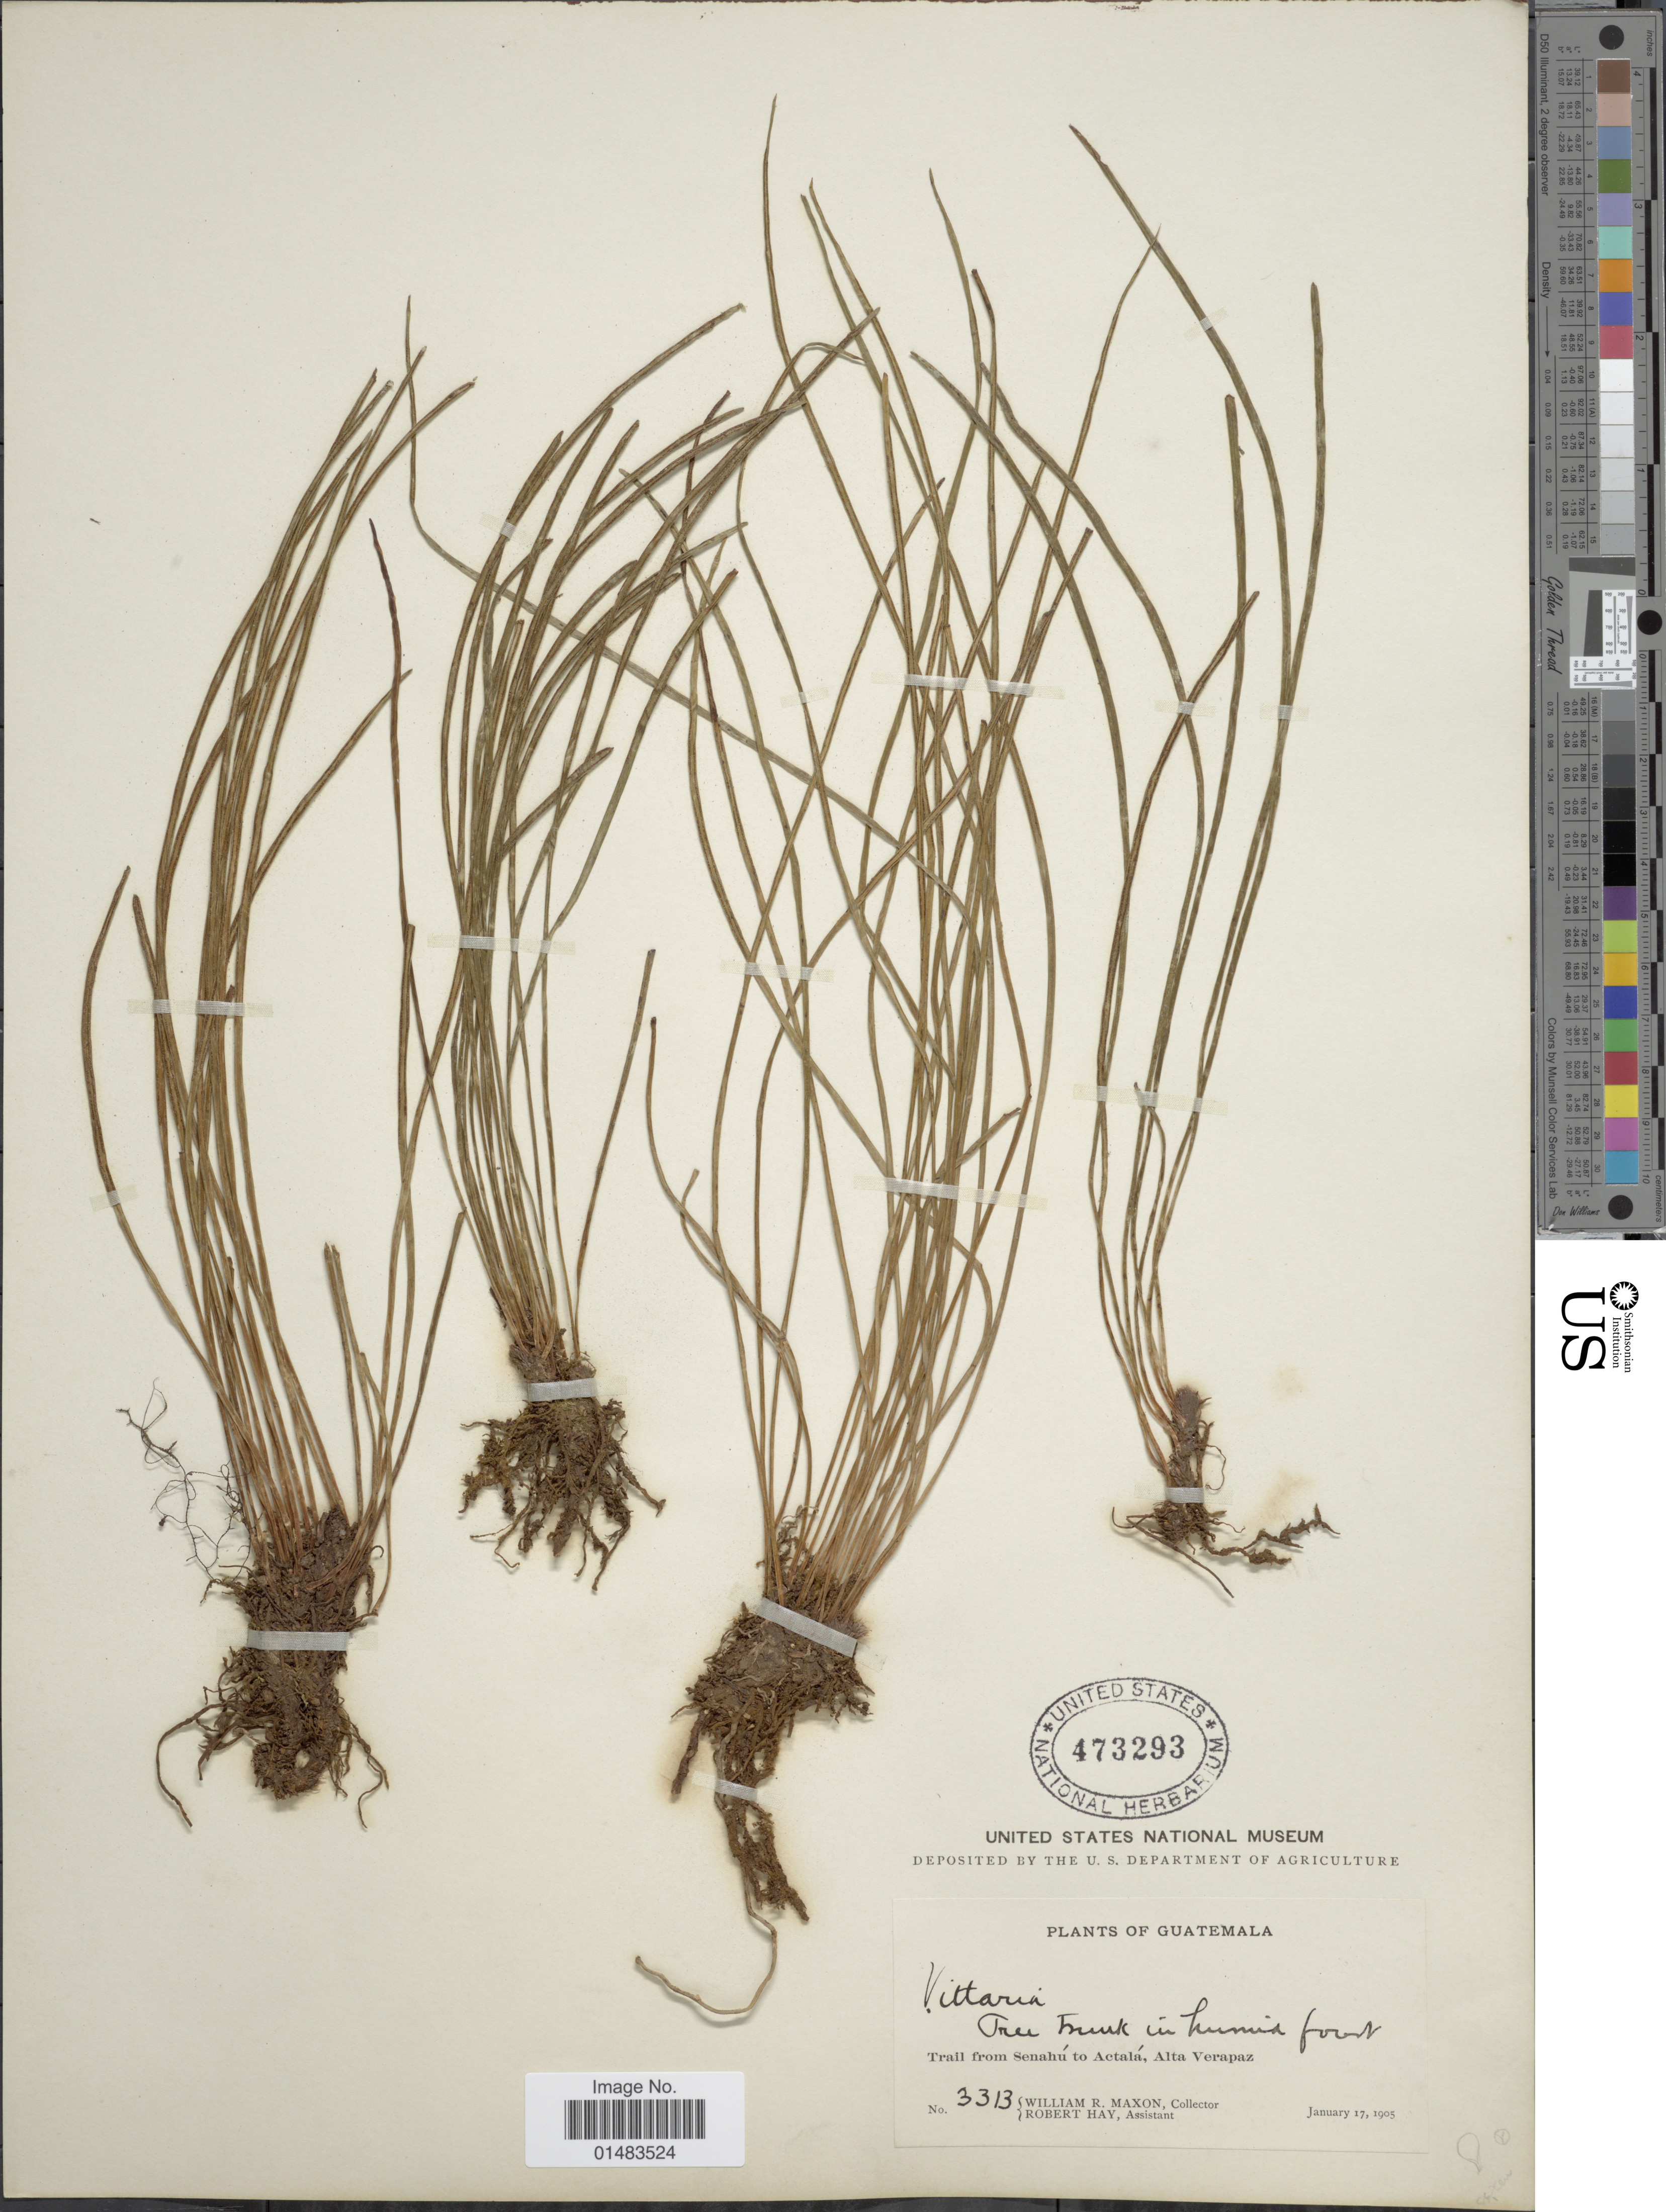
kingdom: Plantae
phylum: Tracheophyta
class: Polypodiopsida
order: Polypodiales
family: Pteridaceae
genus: Vittaria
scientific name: Vittaria graminifolia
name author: Kaulf.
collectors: W. R. Maxon & R. H. Hay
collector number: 3313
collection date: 1905-01-17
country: Guatemala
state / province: Alta Verapaz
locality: Guatemala, Trail from Senahu to Actala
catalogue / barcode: US 473293